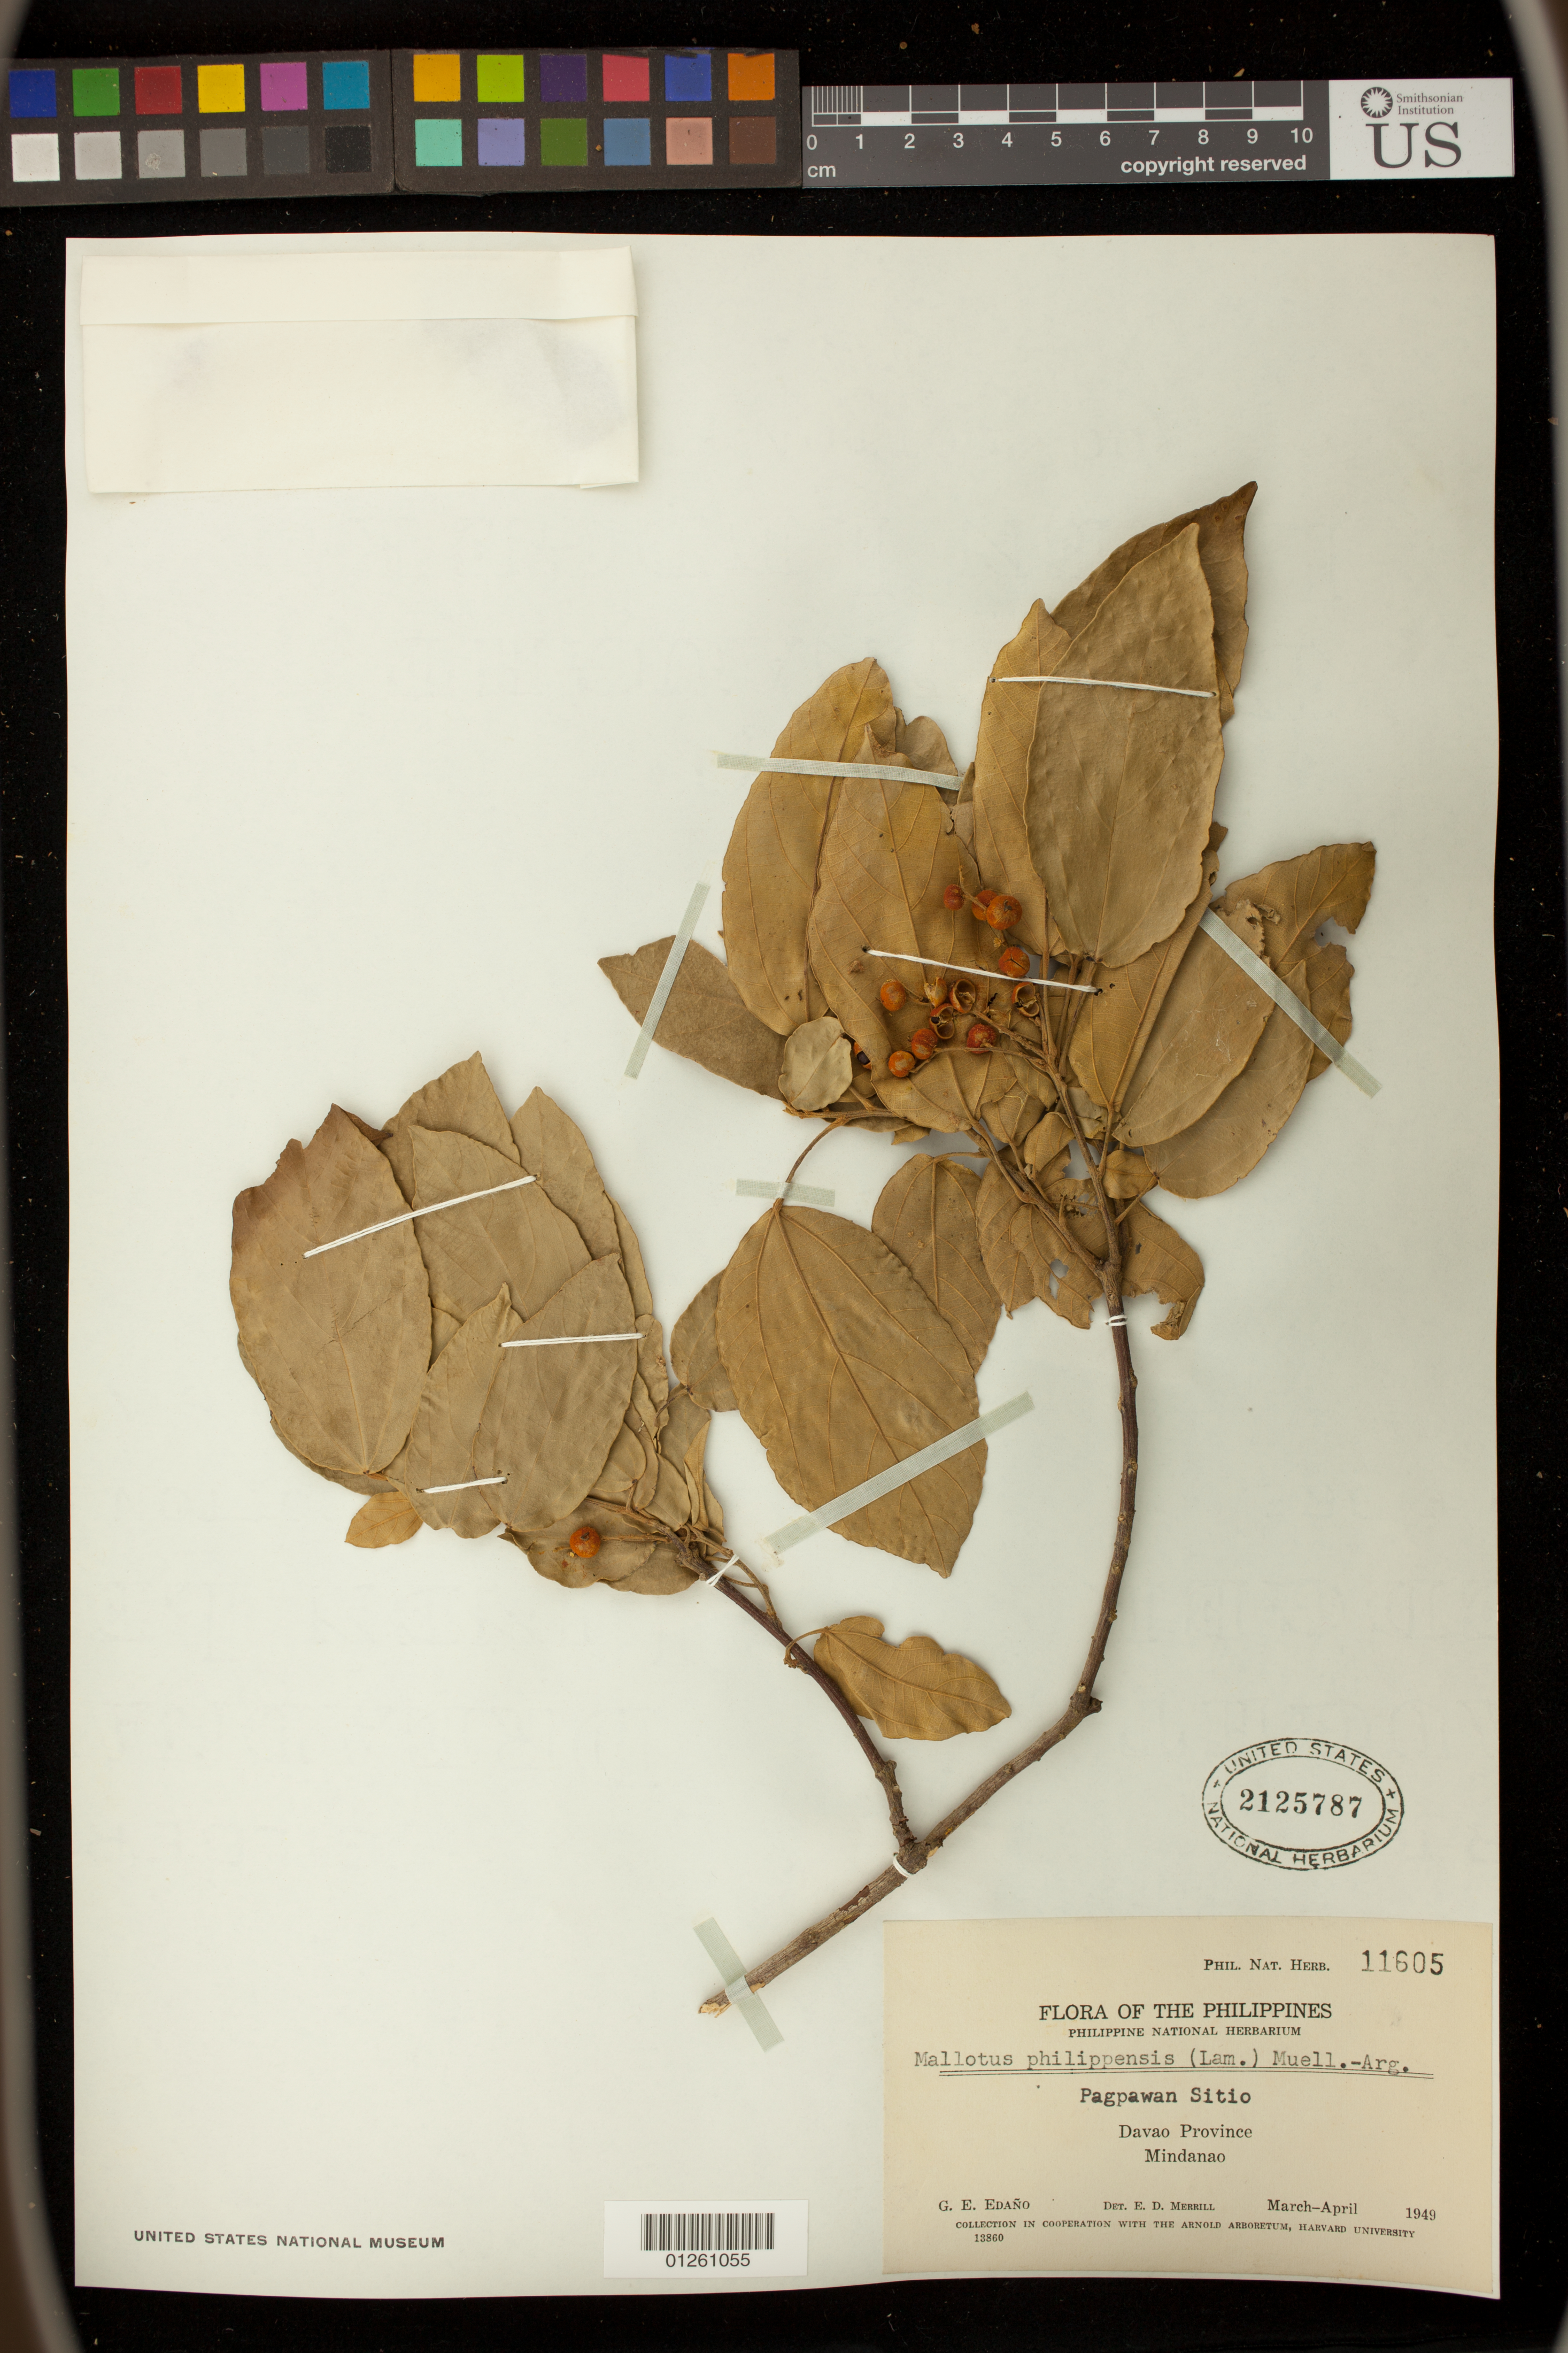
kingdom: Plantae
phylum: Tracheophyta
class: Magnoliopsida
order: Malpighiales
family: Euphorbiaceae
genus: Mallotus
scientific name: Mallotus philippensis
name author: (Lam.) Müll. Arg.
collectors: G. E. Edaño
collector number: Phil. Nat. Herb. 11605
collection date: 1949-03/1949-04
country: Philippines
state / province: Davao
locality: Pagpawan Sitio, Mindanao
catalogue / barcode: US 2125787